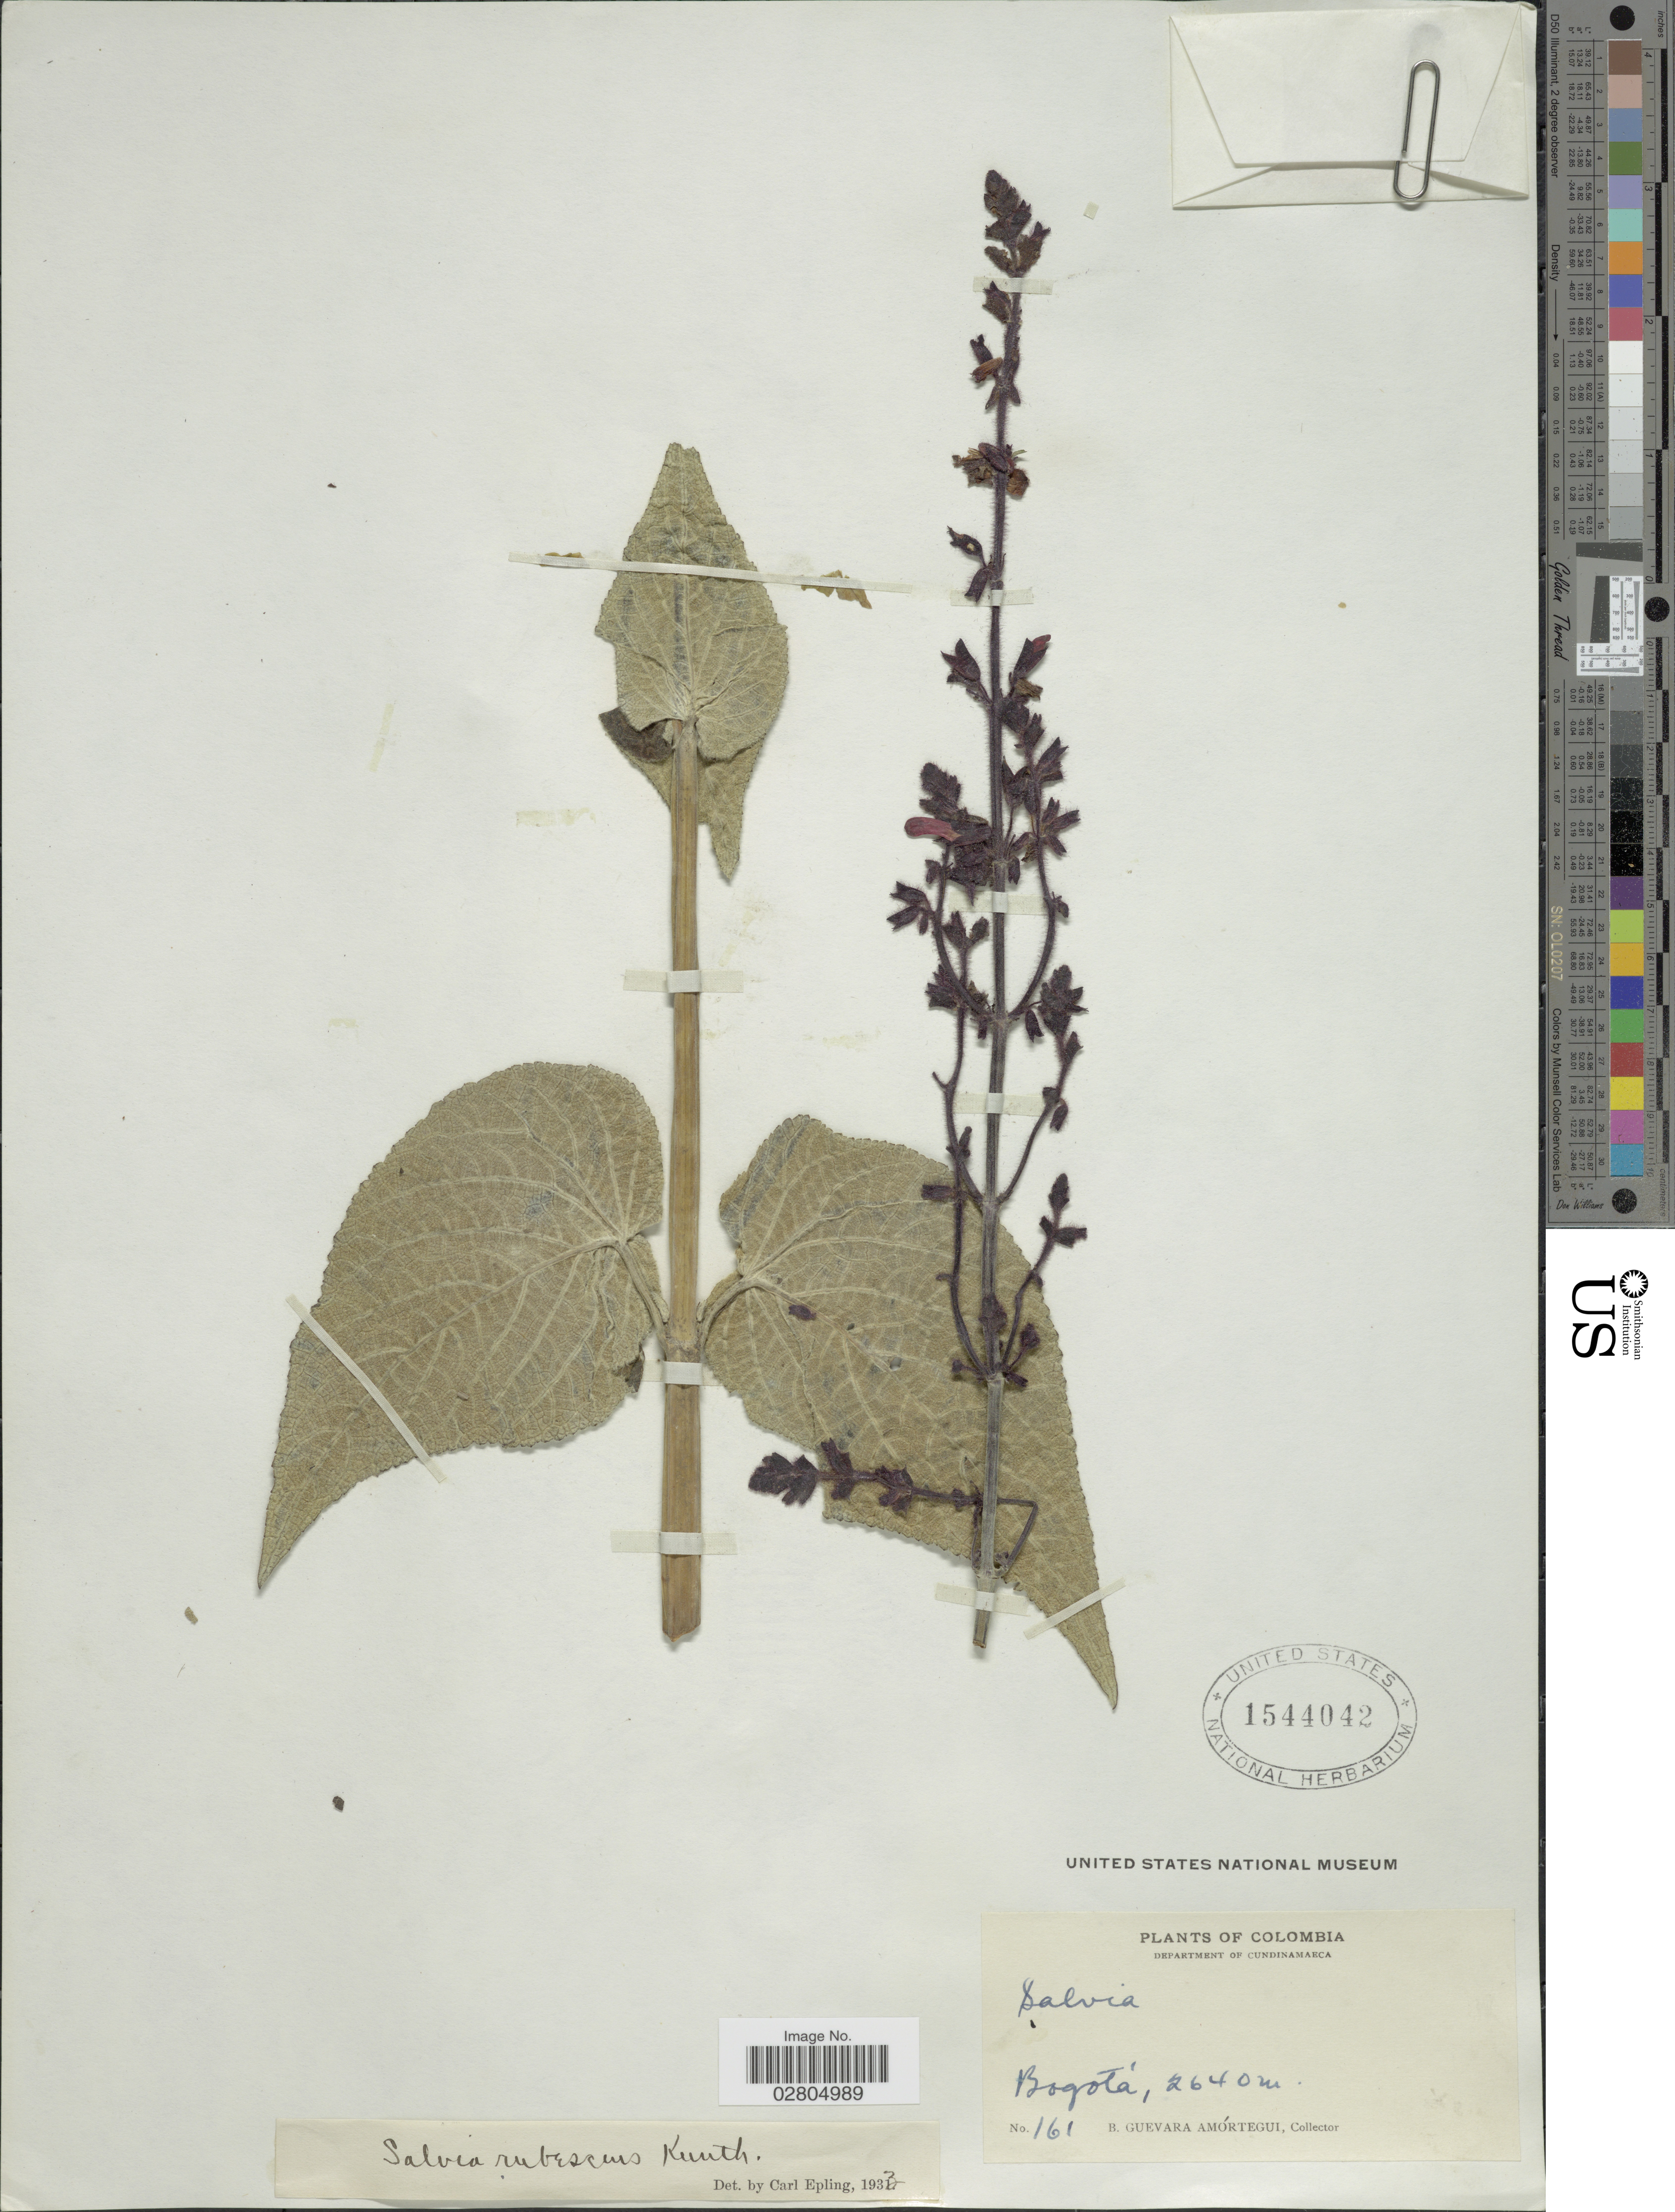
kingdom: Plantae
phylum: Tracheophyta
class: Magnoliopsida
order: Lamiales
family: Lamiaceae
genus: Salvia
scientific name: Salvia rubescens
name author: Kunth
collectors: B. Guevara-Amortegui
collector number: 161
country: Colombia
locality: Department of Cundinamaeca, Bogotá.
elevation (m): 2640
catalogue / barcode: US 1544042